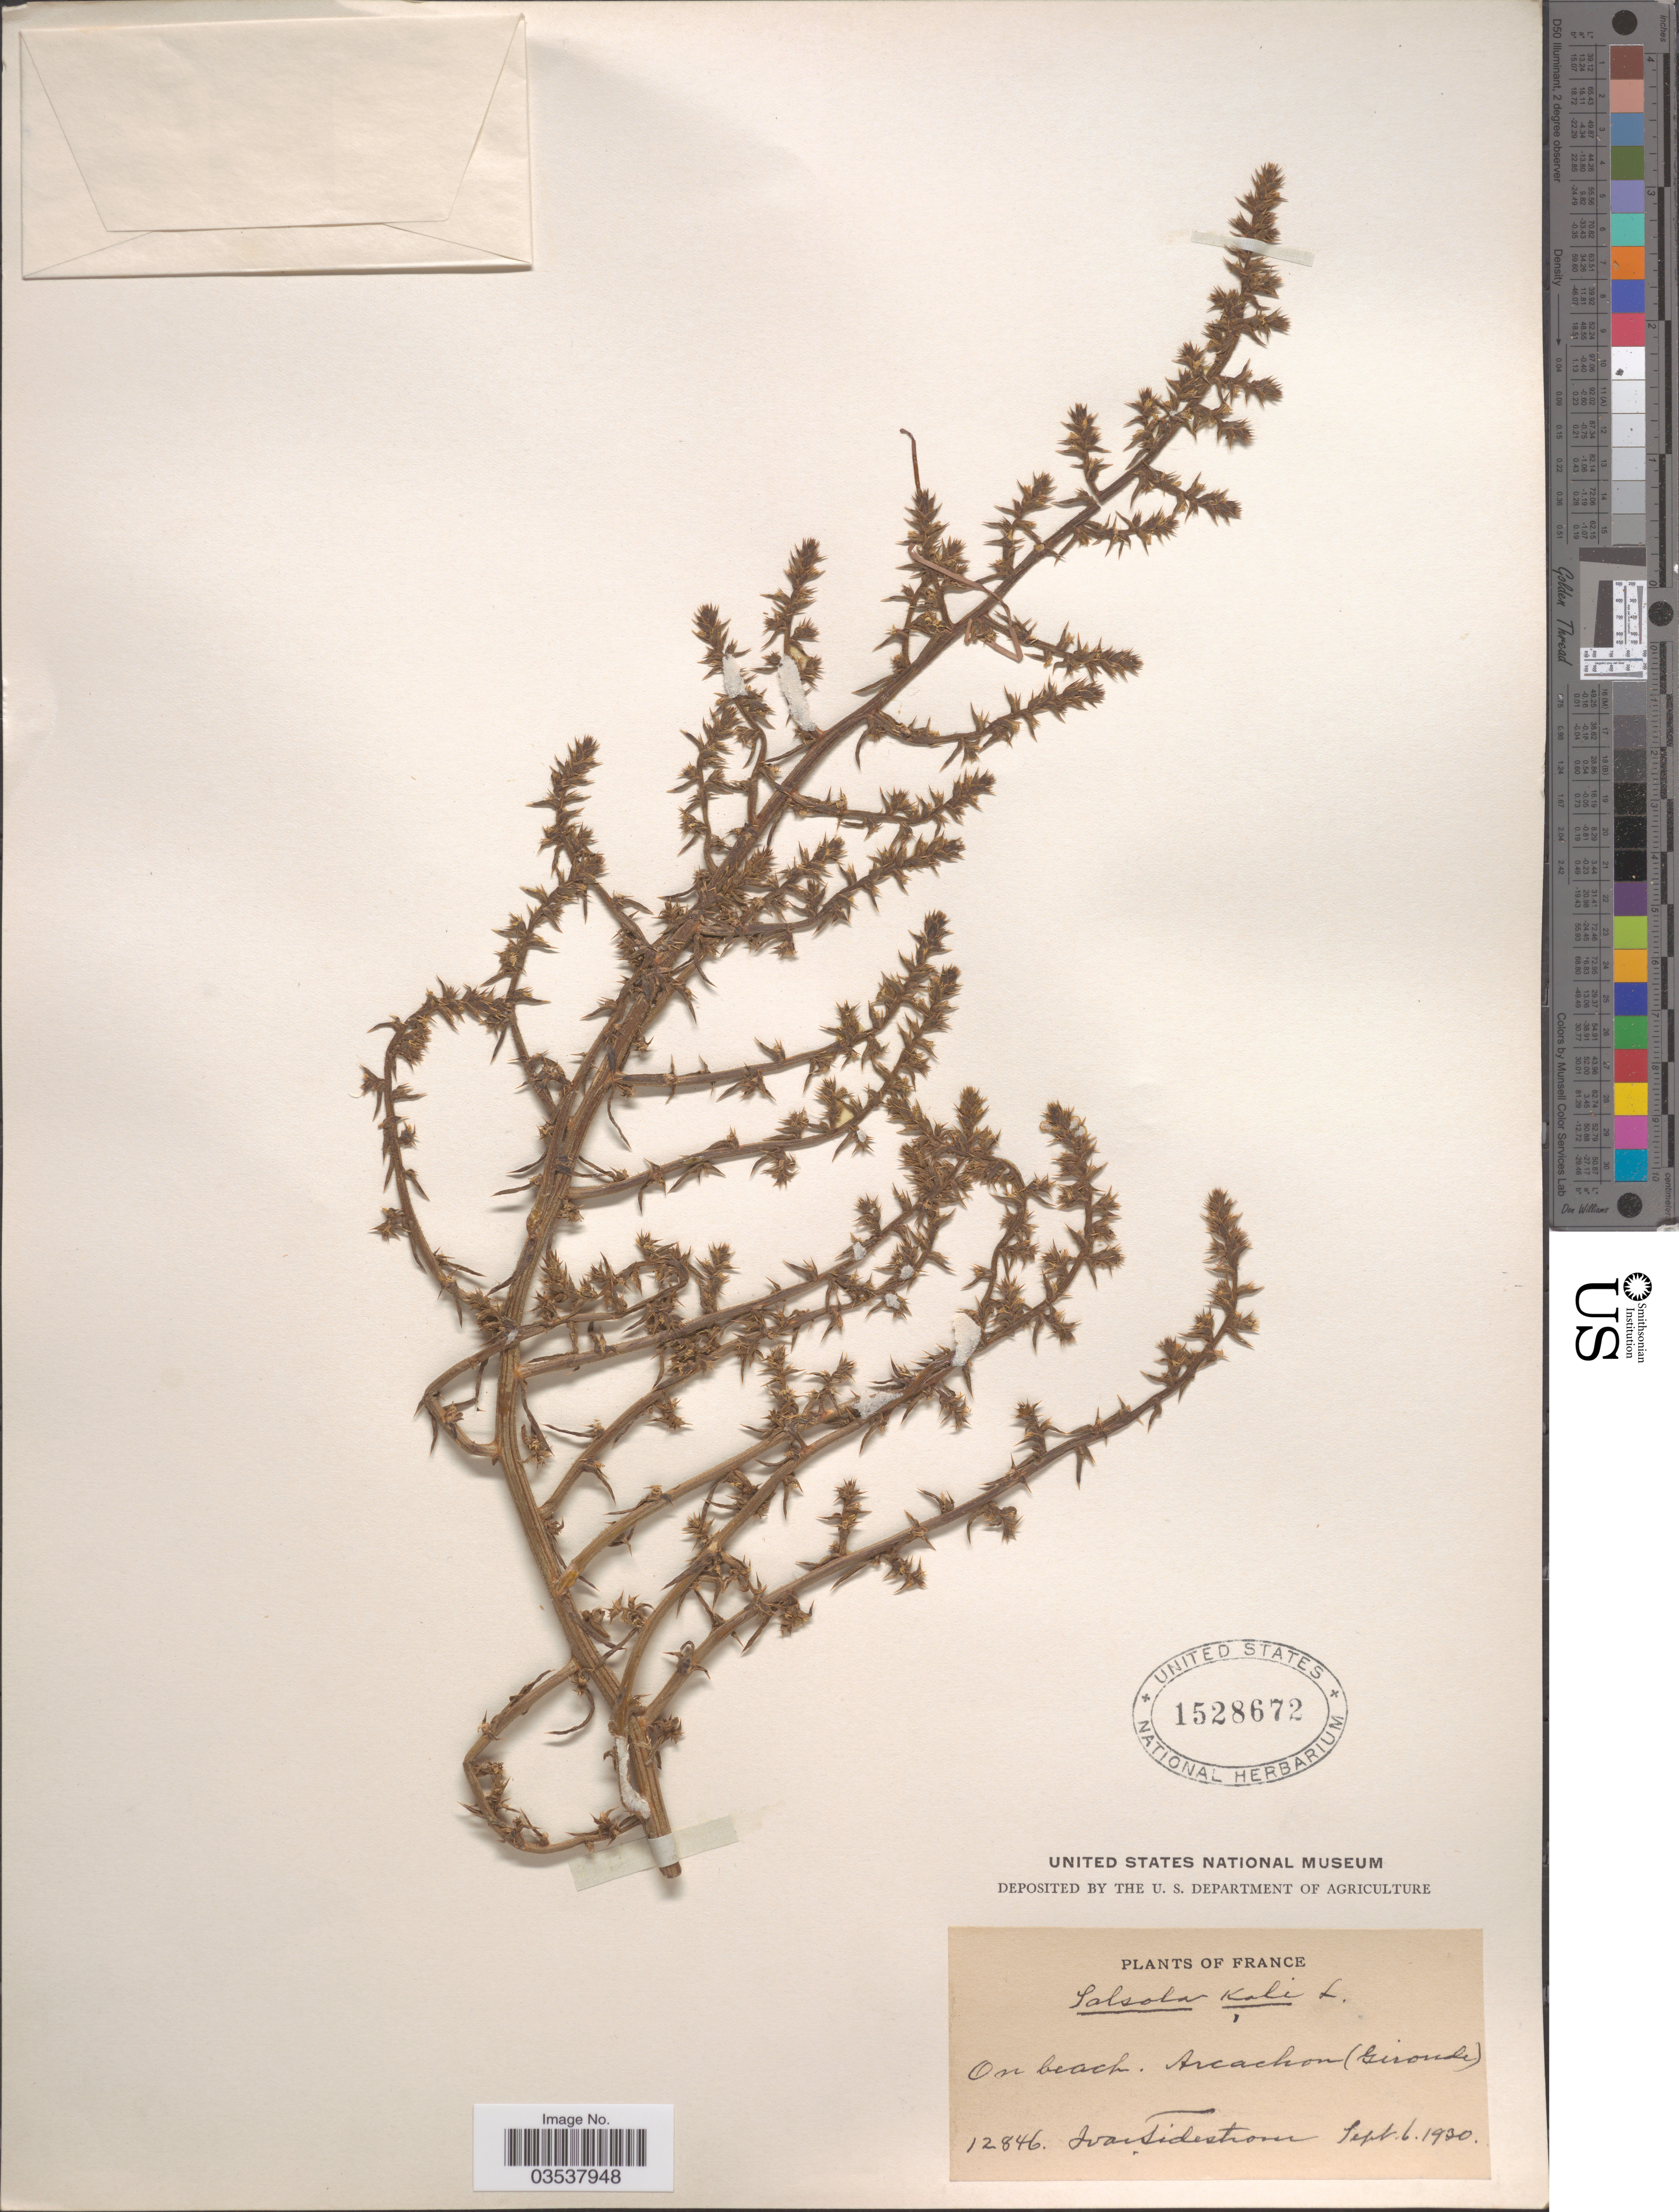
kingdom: Plantae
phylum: Tracheophyta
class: Magnoliopsida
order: Caryophyllales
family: Amaranthaceae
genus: Salsola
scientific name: Salsola kali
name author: L.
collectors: I. F. Tidestrom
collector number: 12846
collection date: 1930-09-06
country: France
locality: On beach. Arcachon (Gironde).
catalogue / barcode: US 1528672